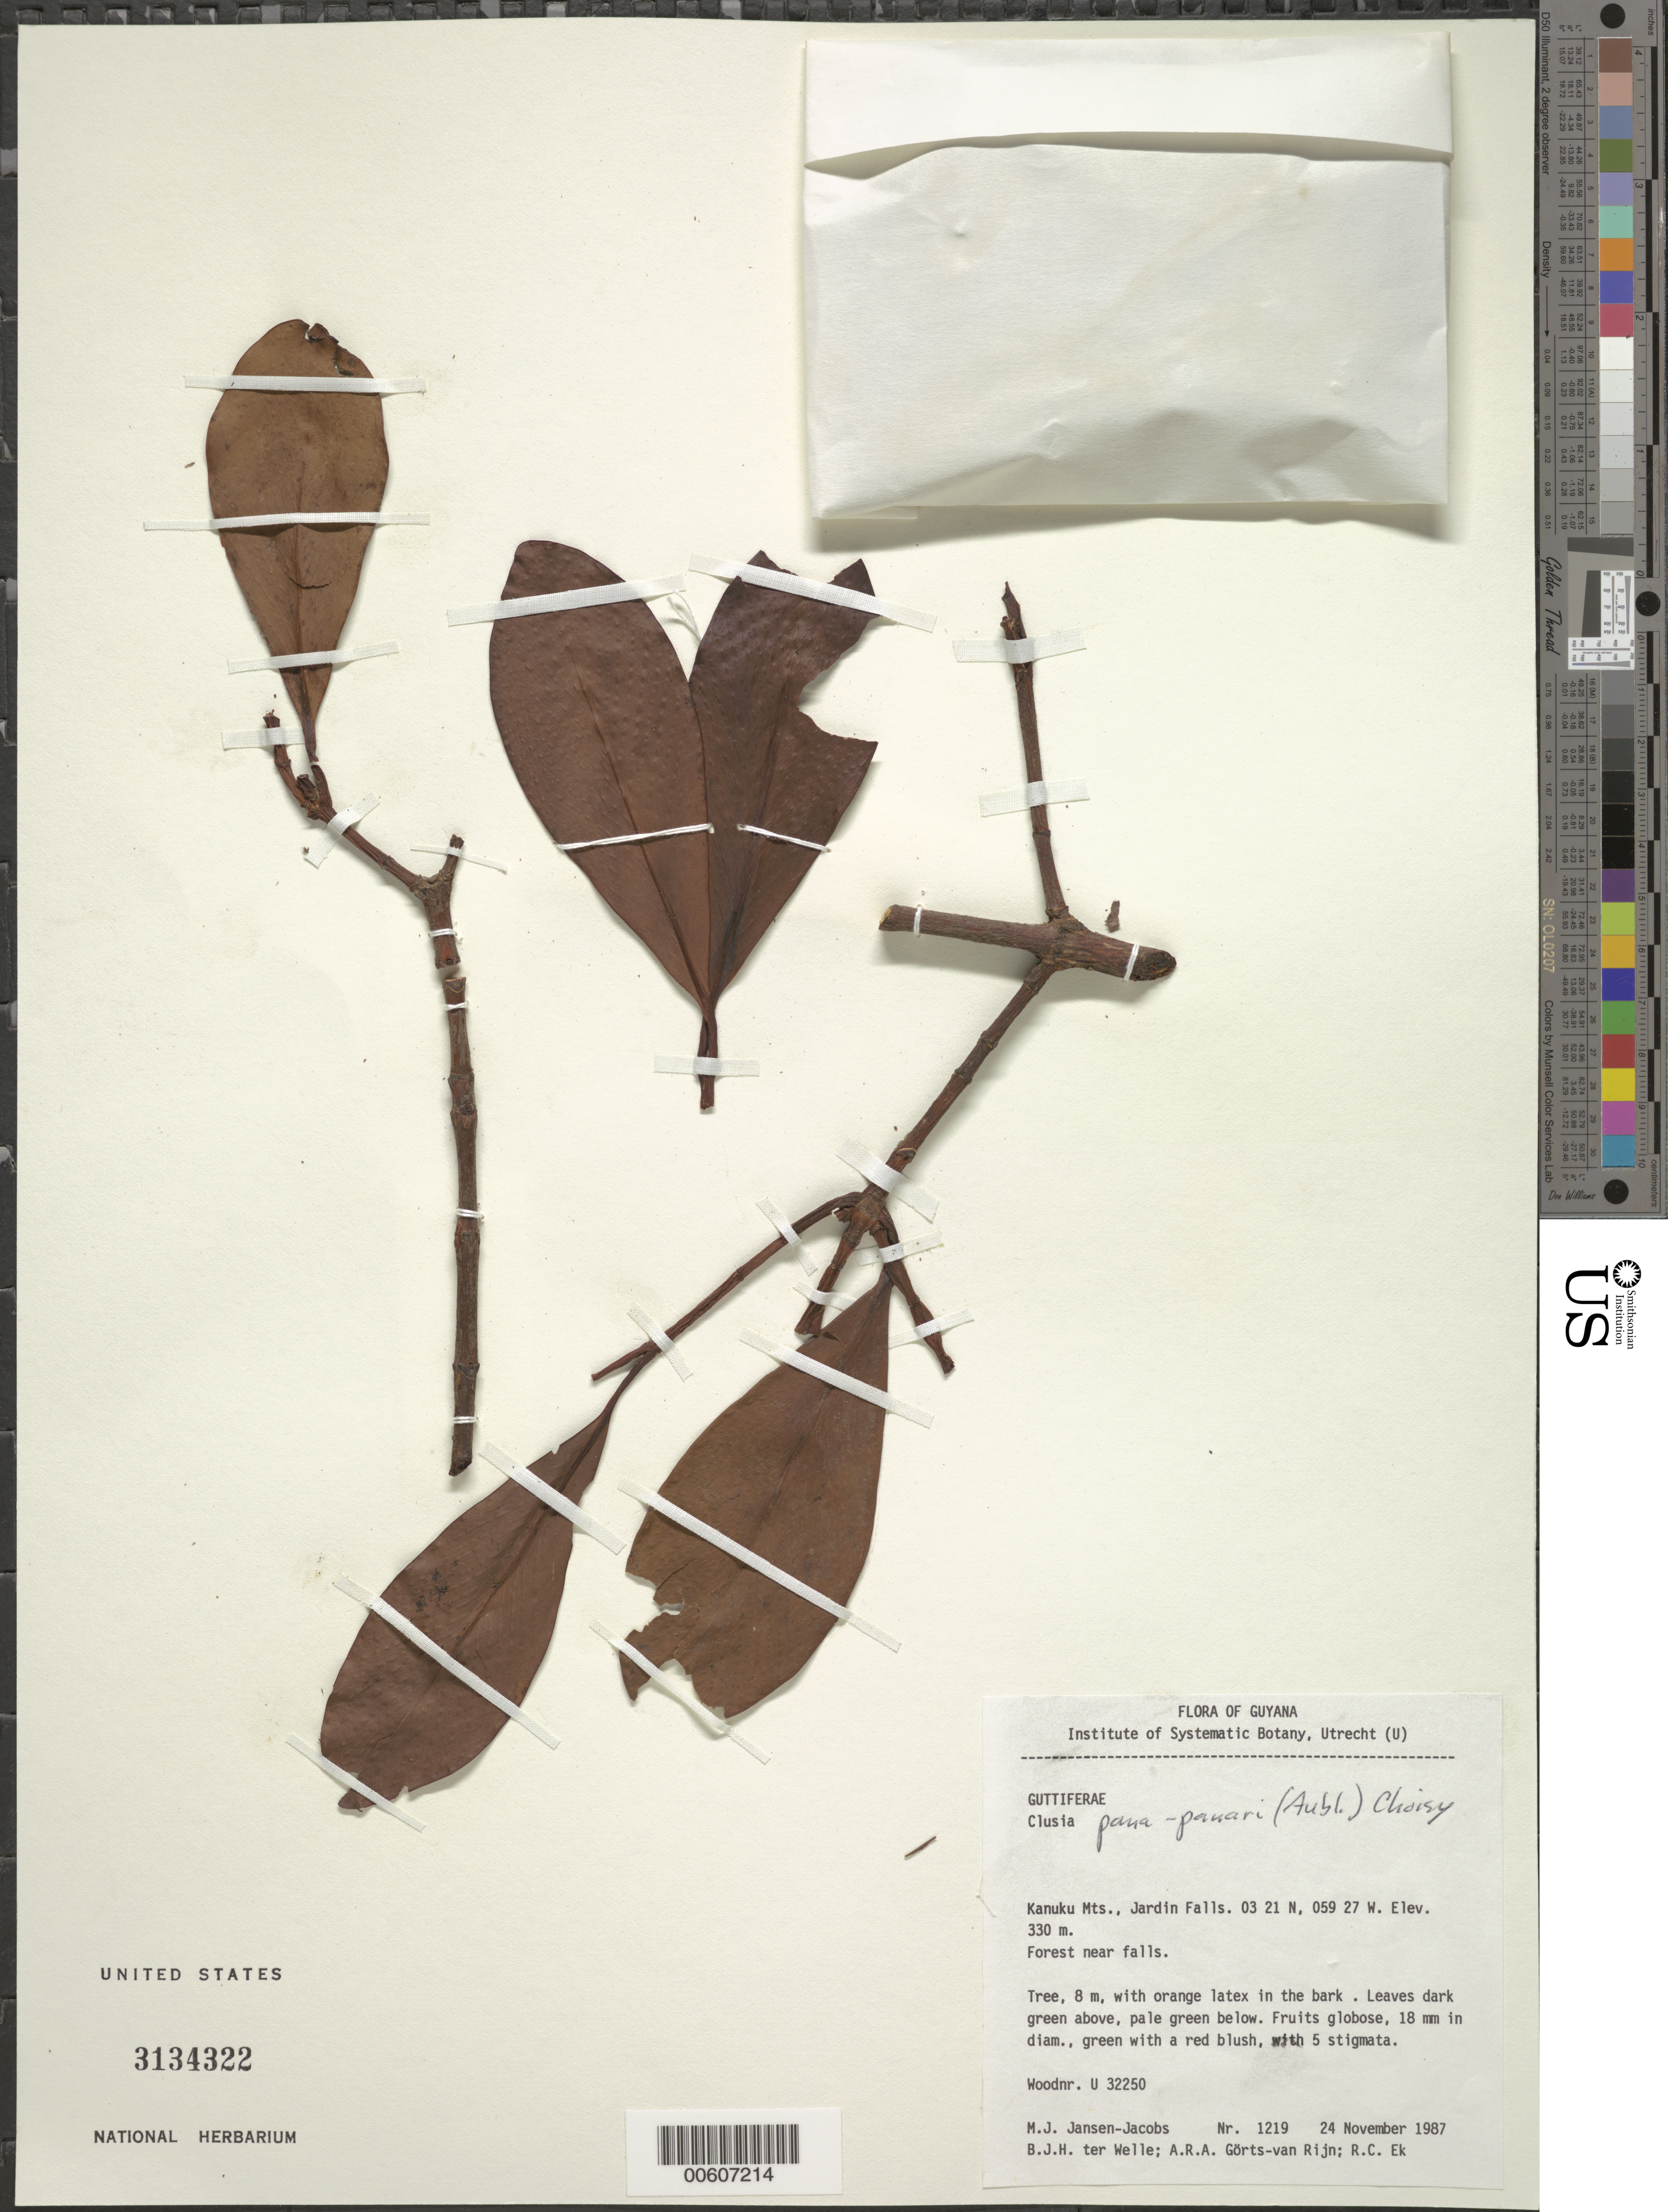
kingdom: Plantae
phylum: Tracheophyta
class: Magnoliopsida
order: Malpighiales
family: Clusiaceae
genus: Clusia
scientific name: Clusia panapanari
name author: (Aubl.) Choisy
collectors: M. J. Jansen-Jacobs, B. Welle, A. .R. A. Görts-van Rijn & R. C. Ek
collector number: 1219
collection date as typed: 24-Nov-87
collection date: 1987-11-24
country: Guyana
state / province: U. Takutu-U. Essequibo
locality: Kanuku Mts., Jardin Falls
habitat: Forest near falls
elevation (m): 330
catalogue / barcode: US 3134322